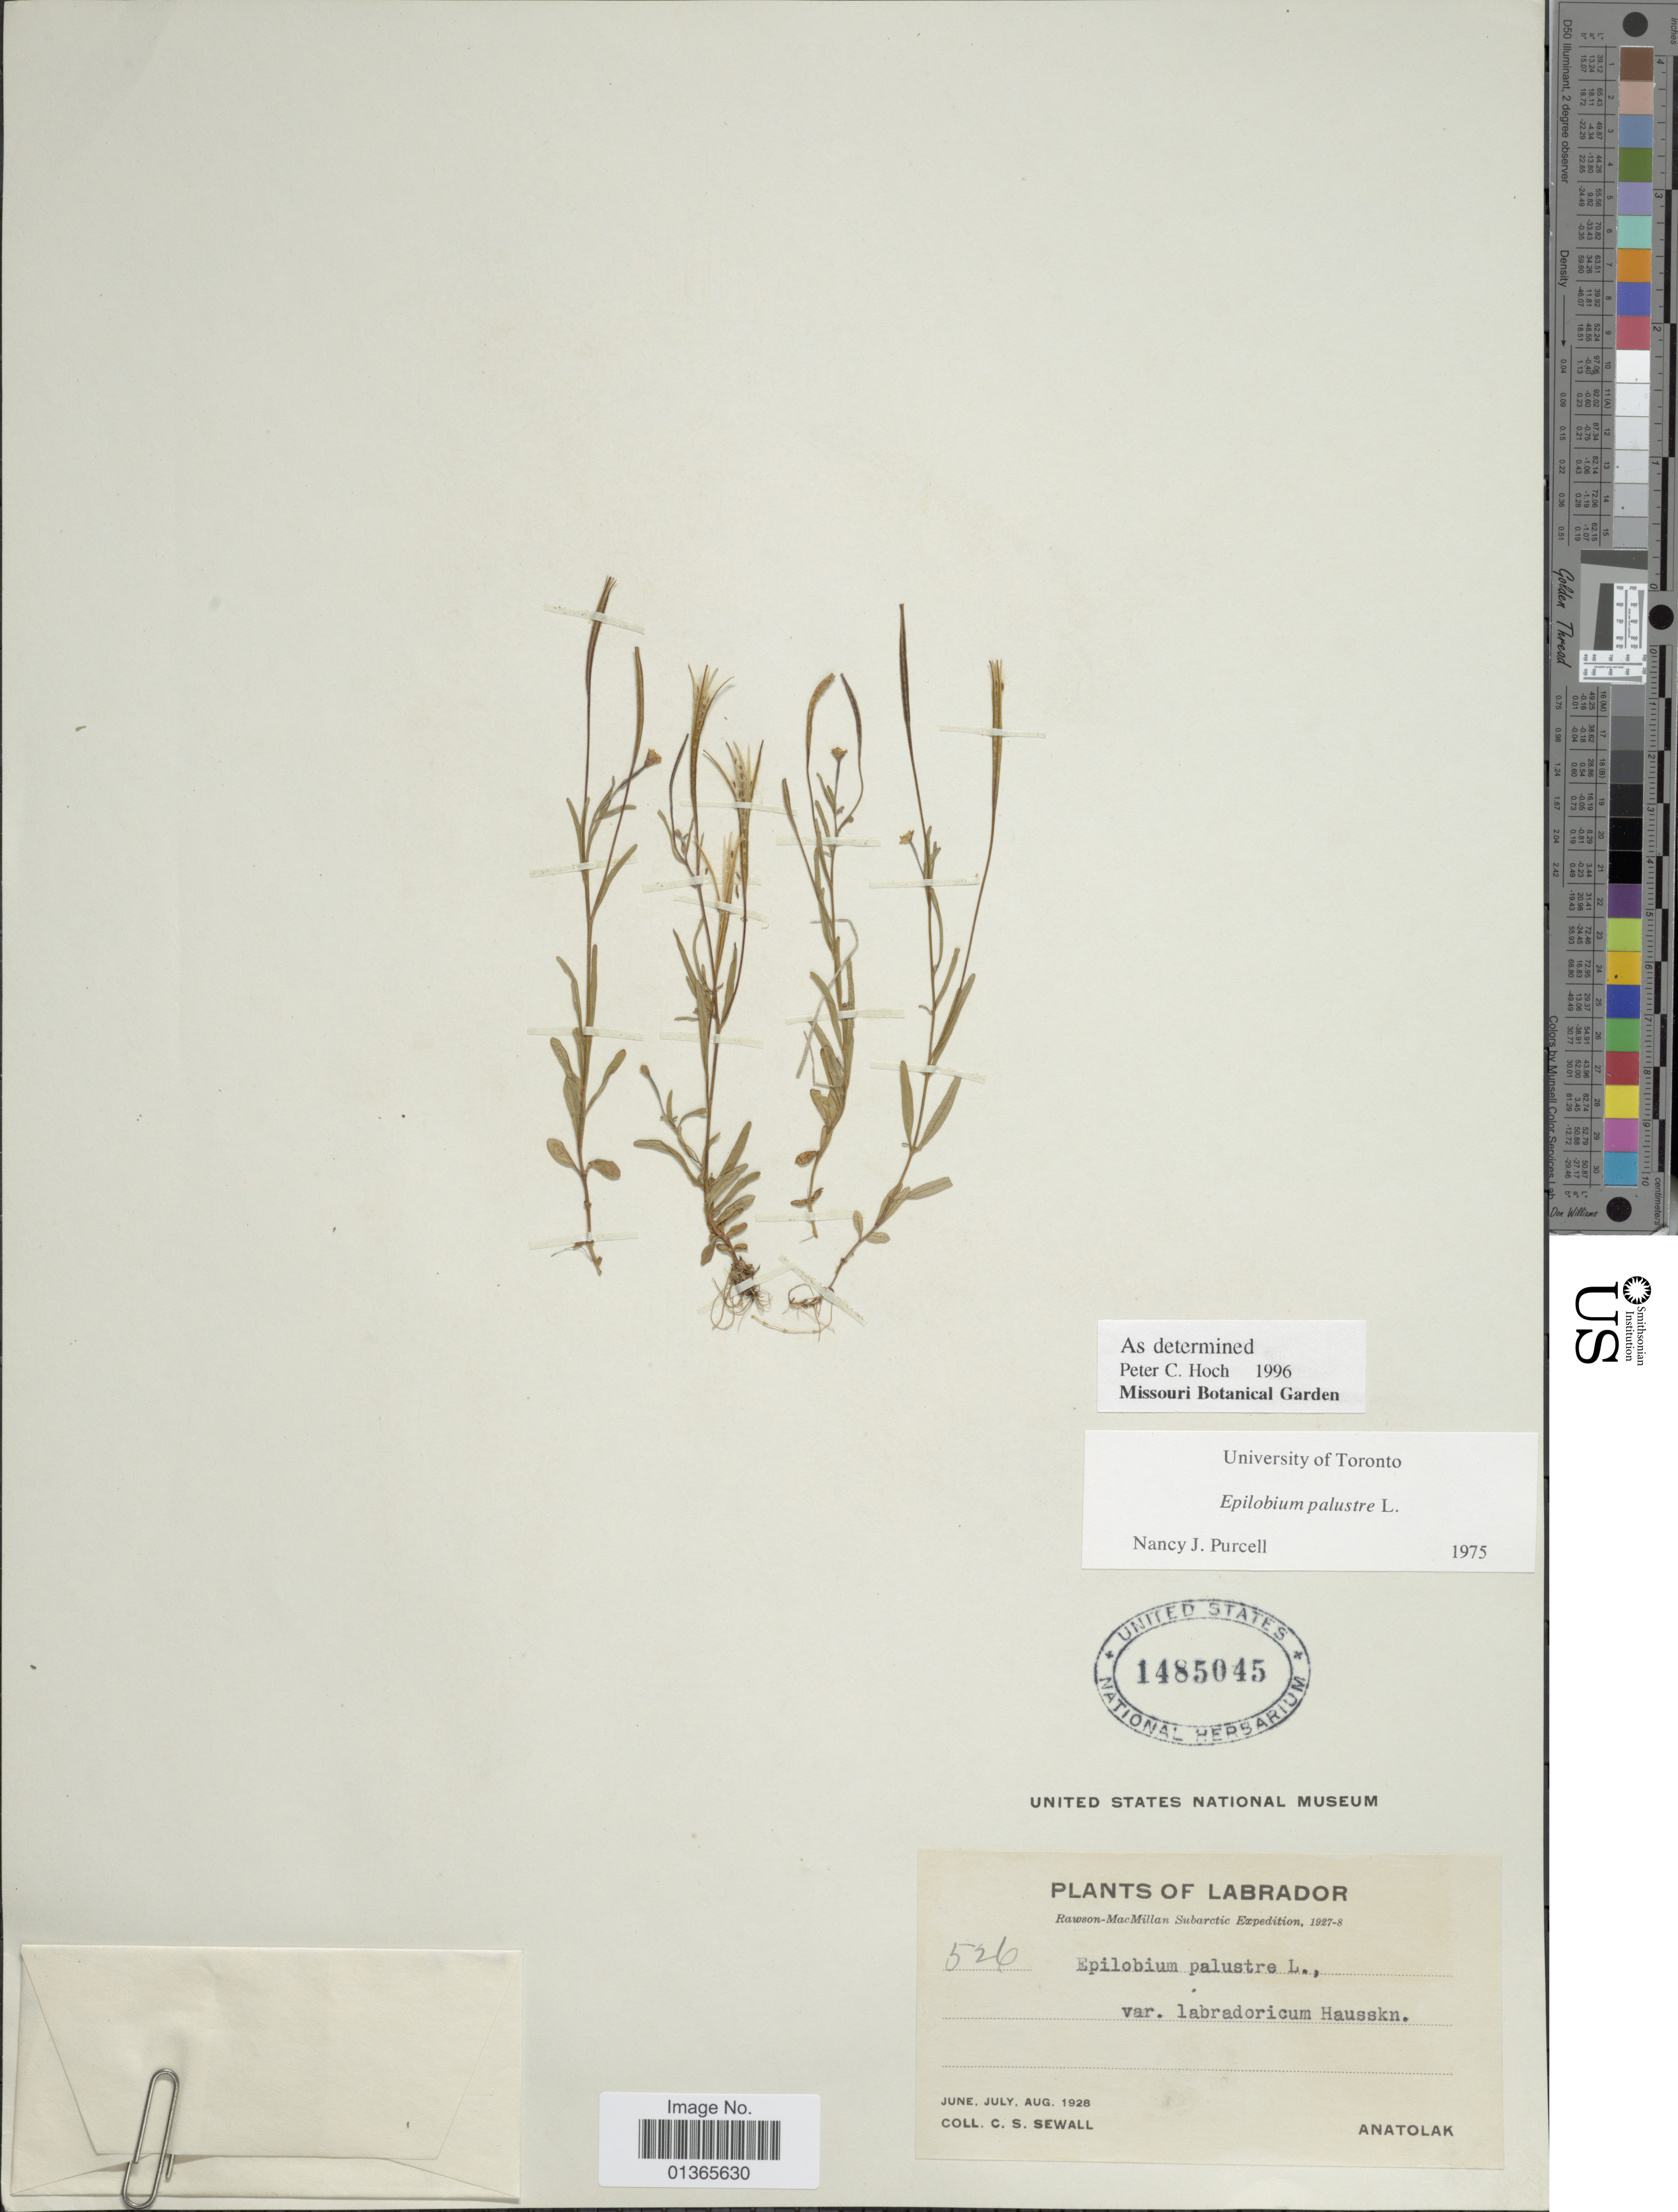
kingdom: Plantae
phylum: Tracheophyta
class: Magnoliopsida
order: Myrtales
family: Onagraceae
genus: Epilobium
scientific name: Epilobium palustre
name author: L.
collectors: C. Sewall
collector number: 526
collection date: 1928-06/1928-08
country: Canada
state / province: Newfoundland and Labrador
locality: Labrador. Anatolak.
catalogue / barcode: US 1485045